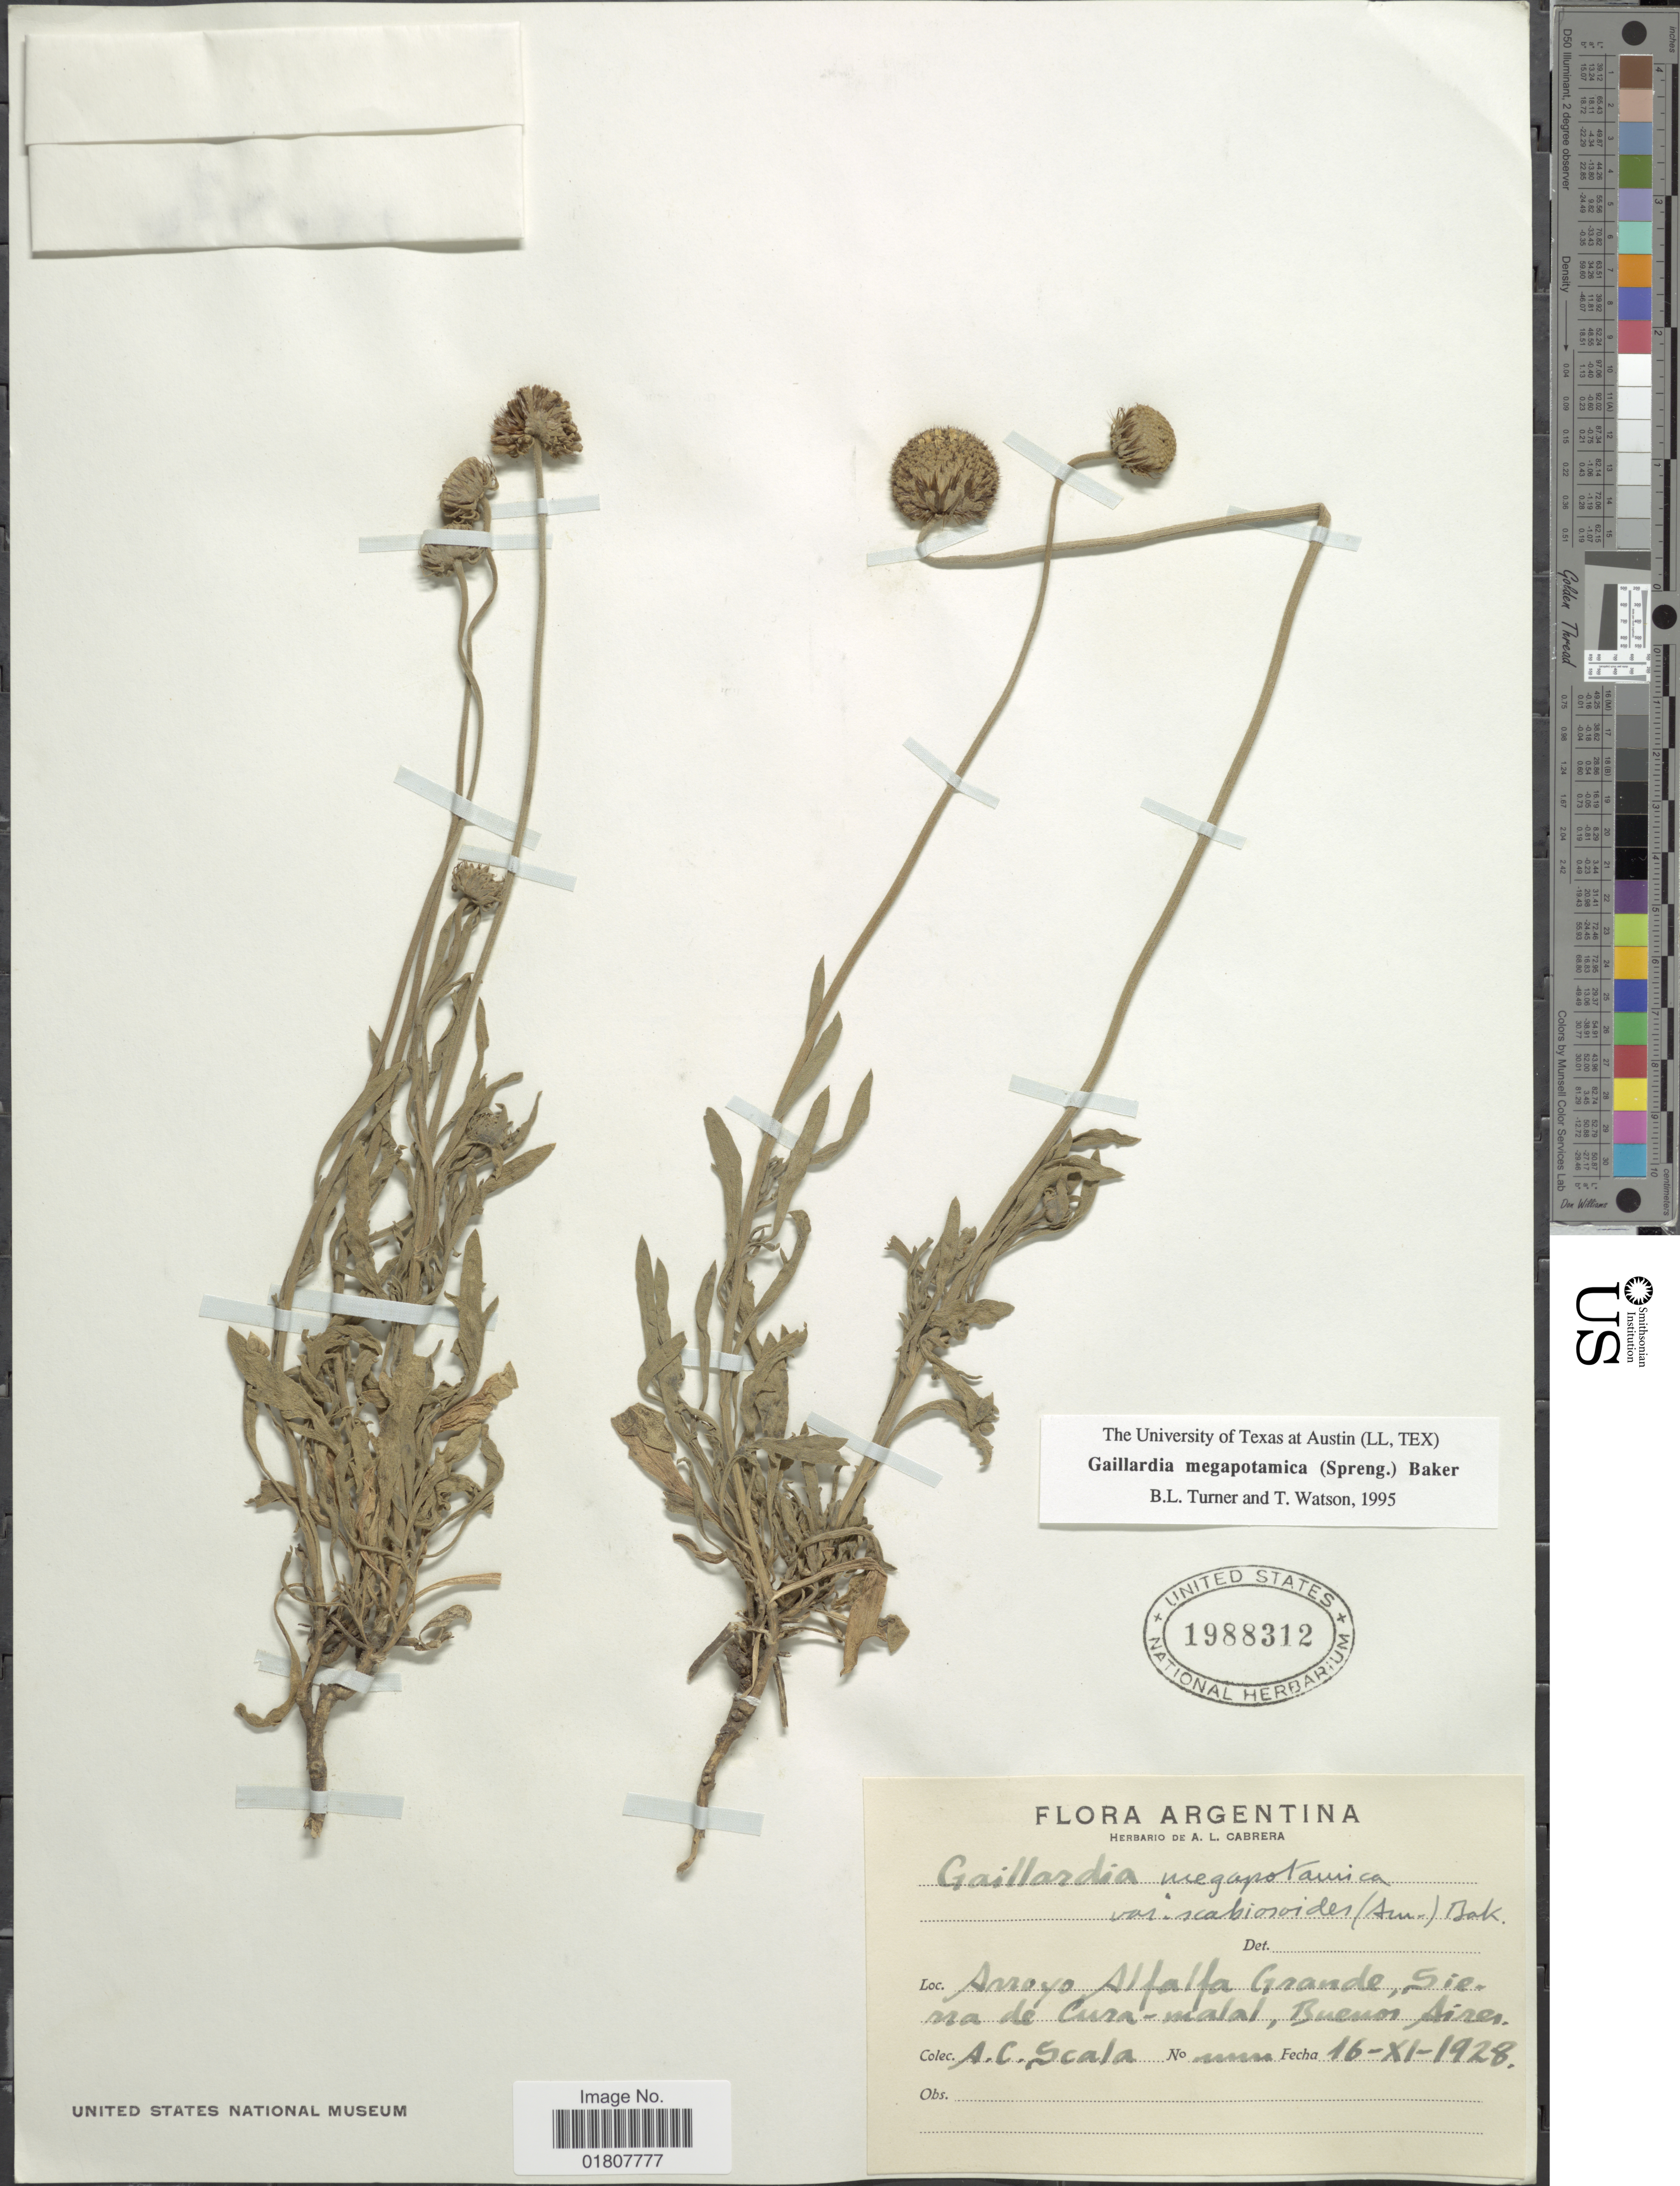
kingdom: Plantae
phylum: Tracheophyta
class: Magnoliopsida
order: Asterales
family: Asteraceae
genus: Gaillardia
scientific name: Gaillardia megapotamica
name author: (Spreng.) Baker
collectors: A. Scala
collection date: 1928-11-16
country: Argentina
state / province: Buenos Aires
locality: Arroyo Alfalfa Grande, Sierra de Cura-malal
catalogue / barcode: US 1988312